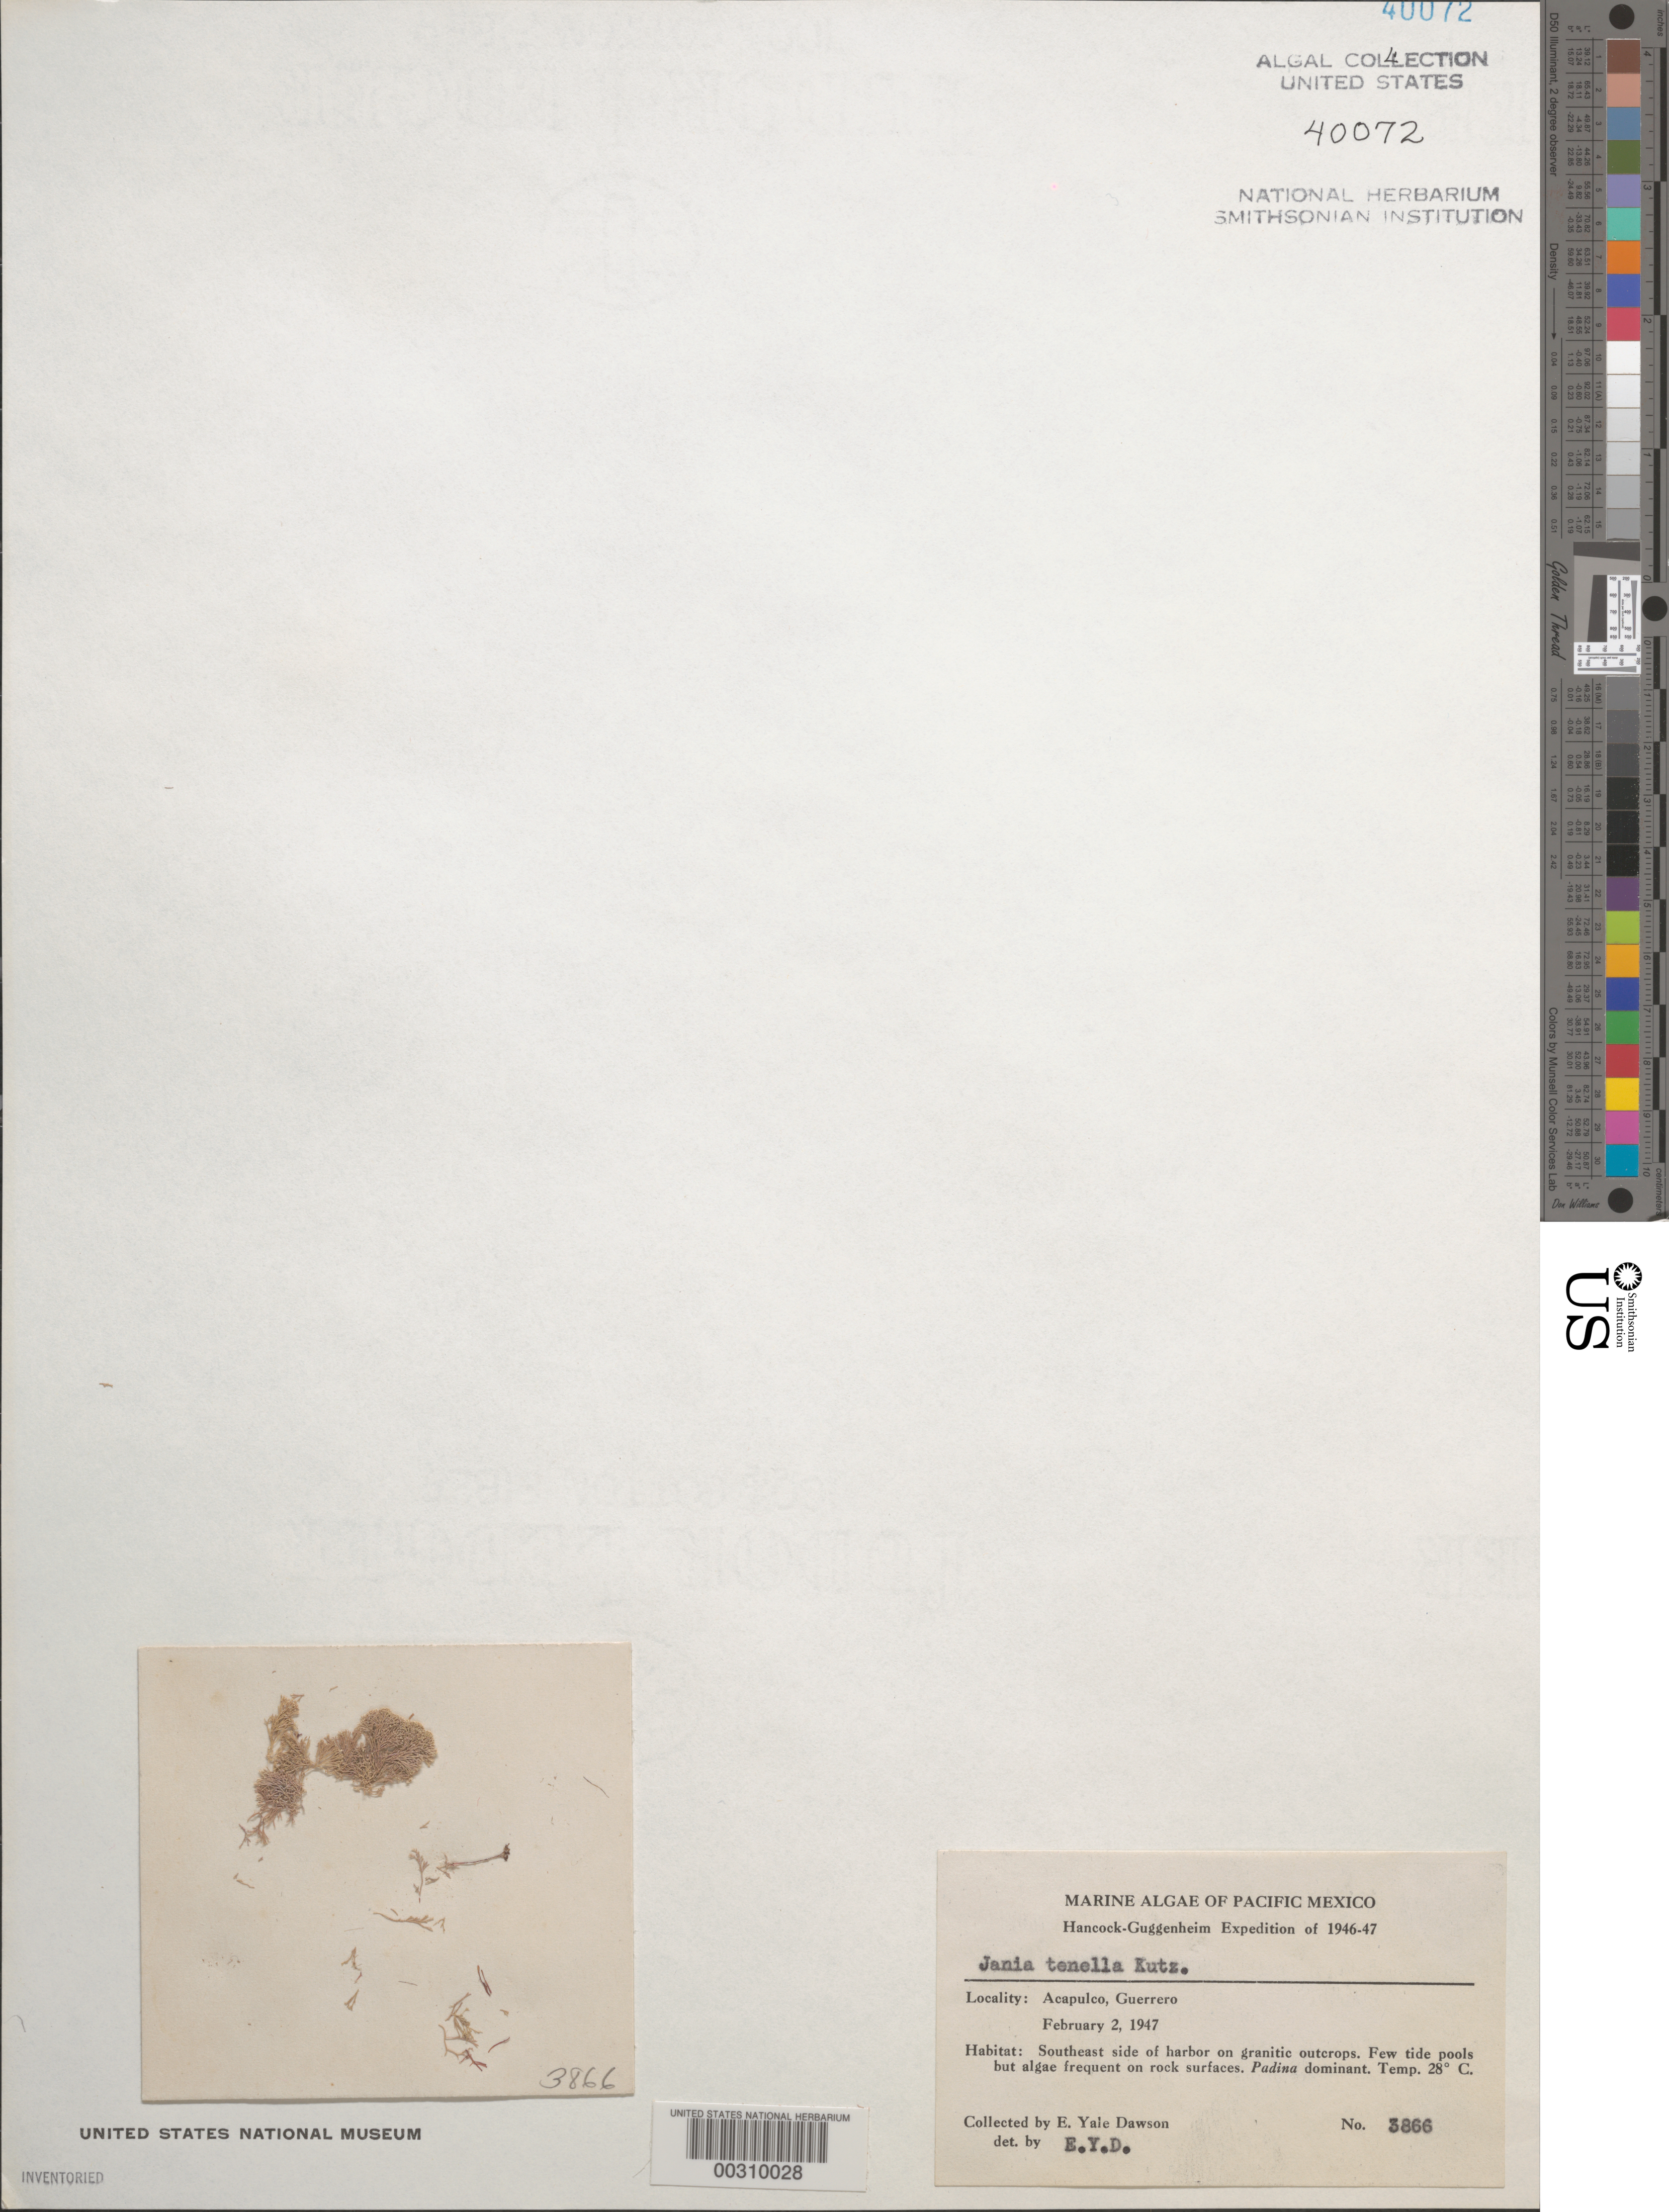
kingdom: Plantae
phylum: Rhodophyta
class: Florideophyceae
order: Corallinales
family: Corallinaceae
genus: Jania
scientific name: Jania tenella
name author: (Kütz.) Grunow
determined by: Dawson, E. Y.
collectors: E. Y. Dawson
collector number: EYD 3866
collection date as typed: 02 Feb 1947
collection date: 1947-02-02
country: Mexico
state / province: Guerrero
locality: Acapulco harbor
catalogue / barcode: US 40072